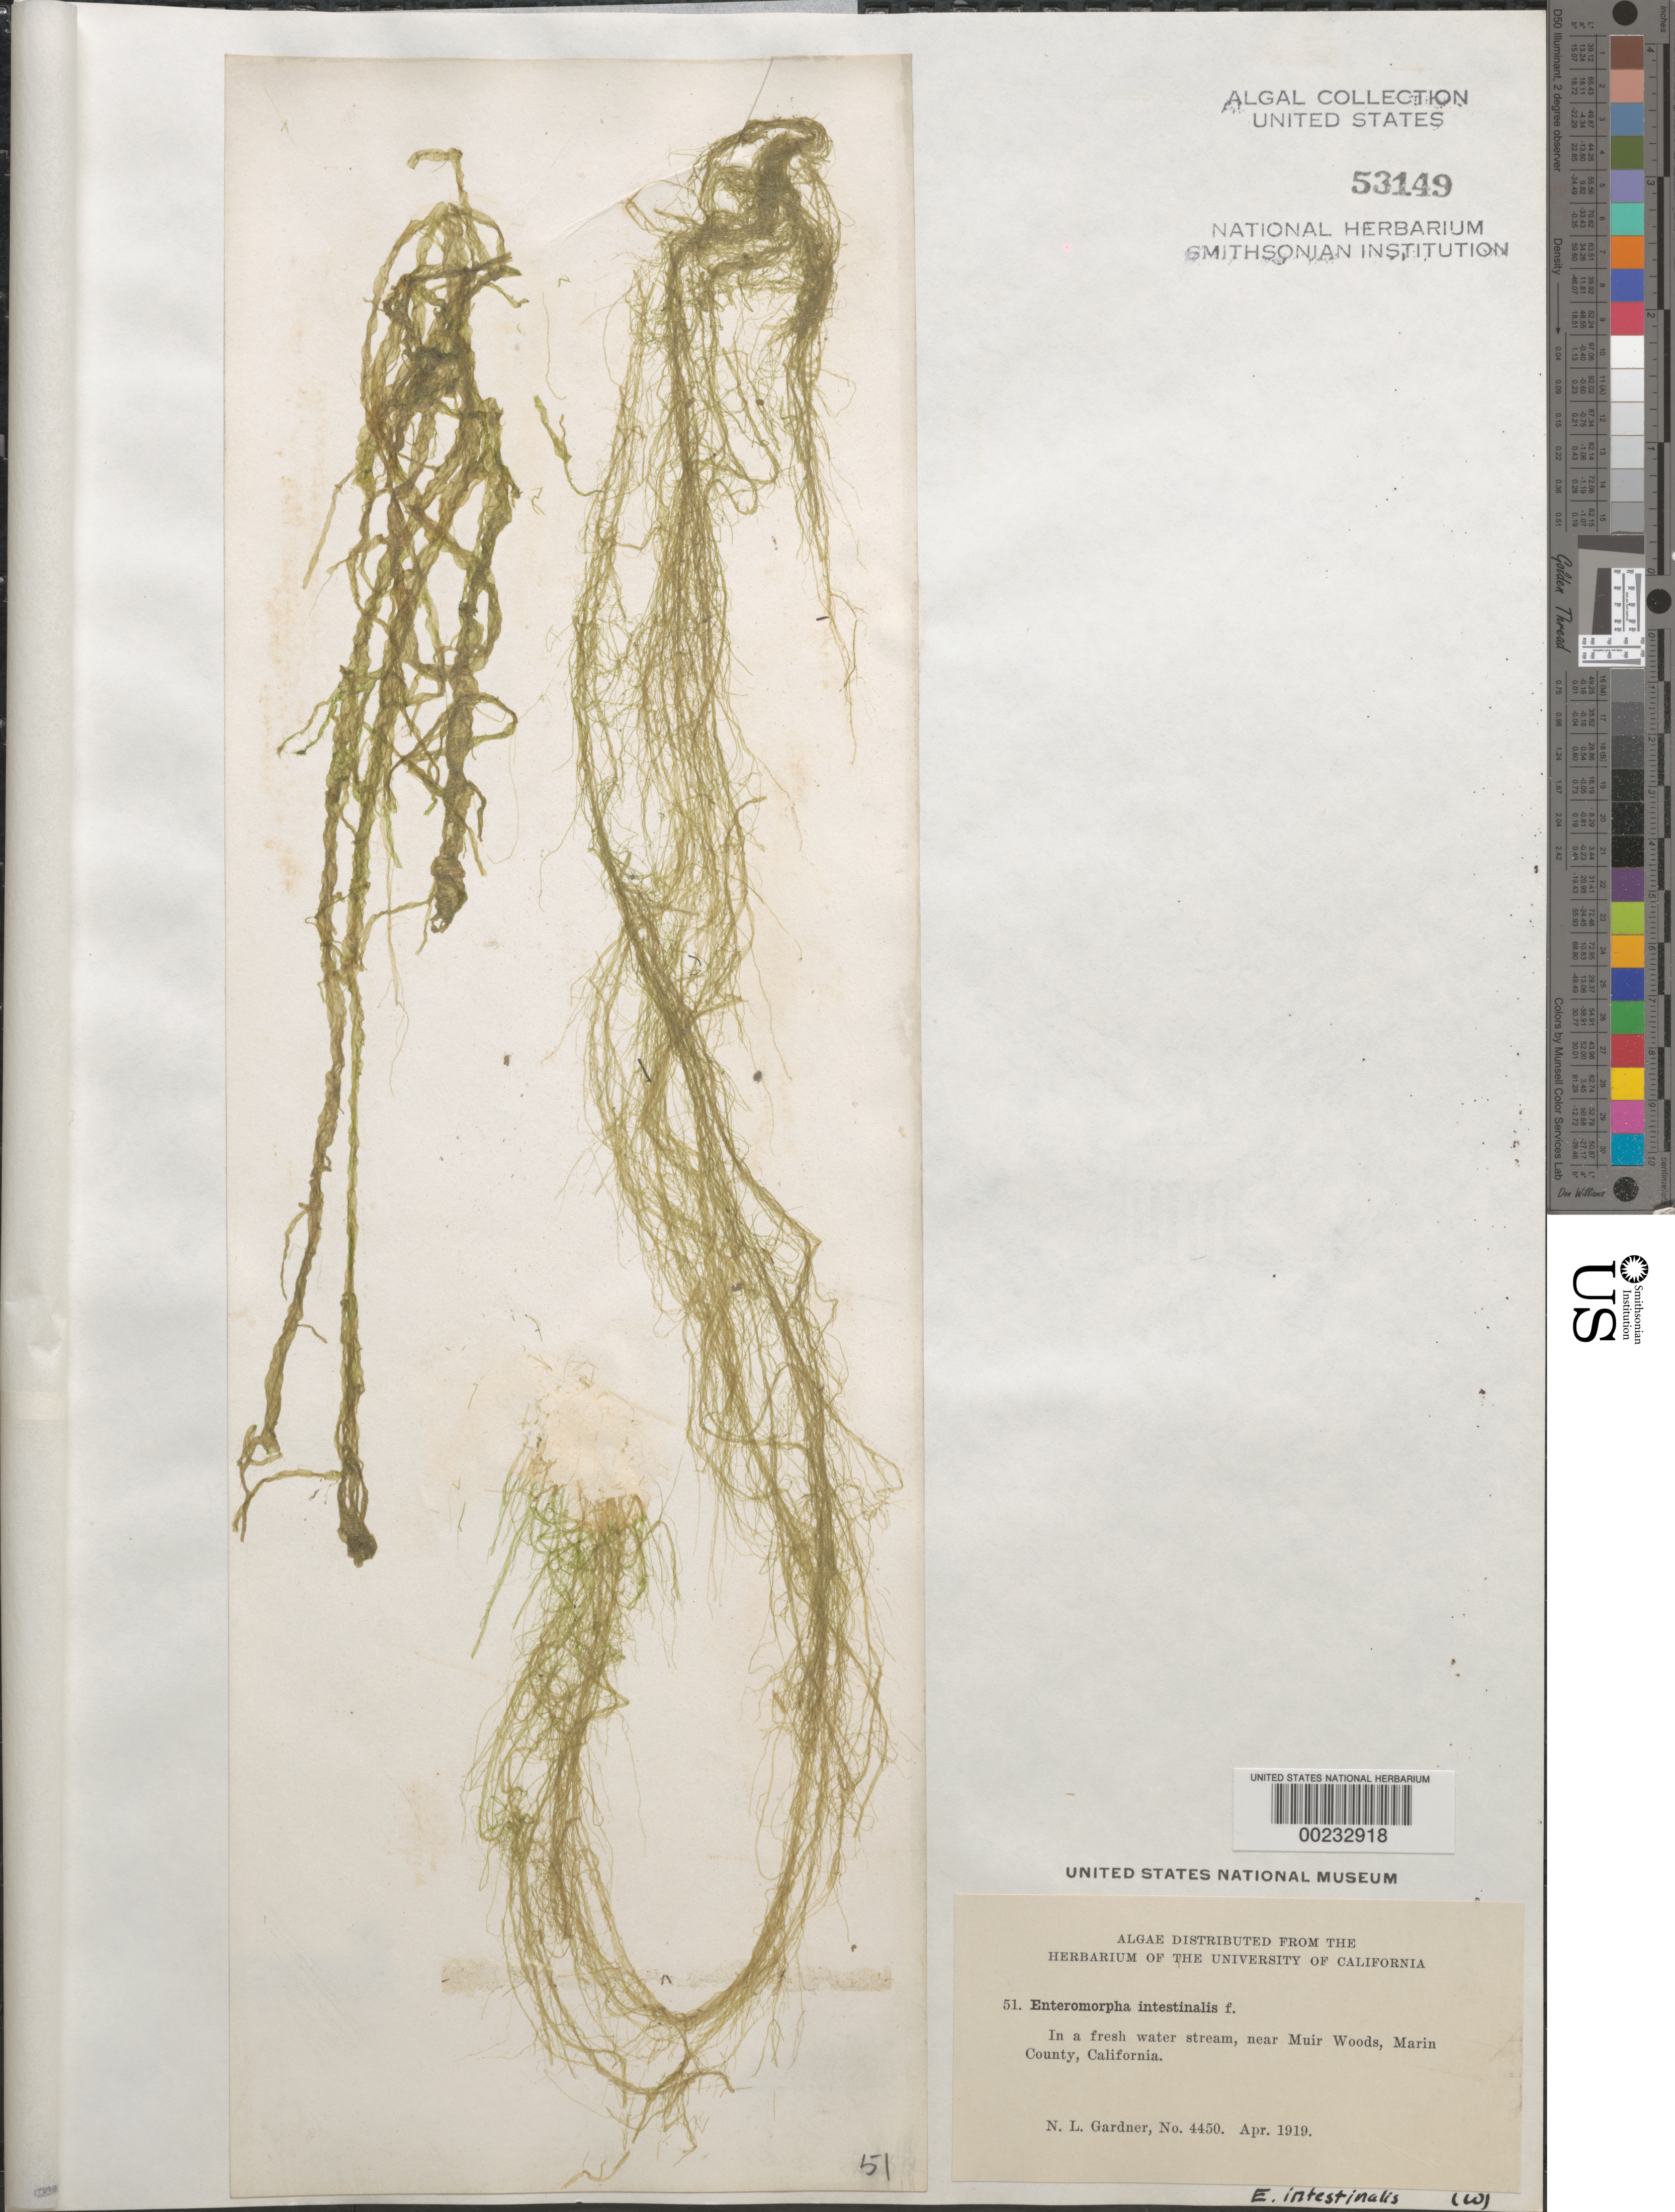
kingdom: Plantae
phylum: Chlorophyta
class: Ulvophyceae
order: Ulvales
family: Ulvaceae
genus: Ulva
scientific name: Ulva intestinalis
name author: L.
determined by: Algae name updating Project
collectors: N. Gardner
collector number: NLG 4450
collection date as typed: Apr 1919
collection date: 1919-04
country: United States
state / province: California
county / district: Marin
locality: Near Muir Woods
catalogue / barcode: US 53149